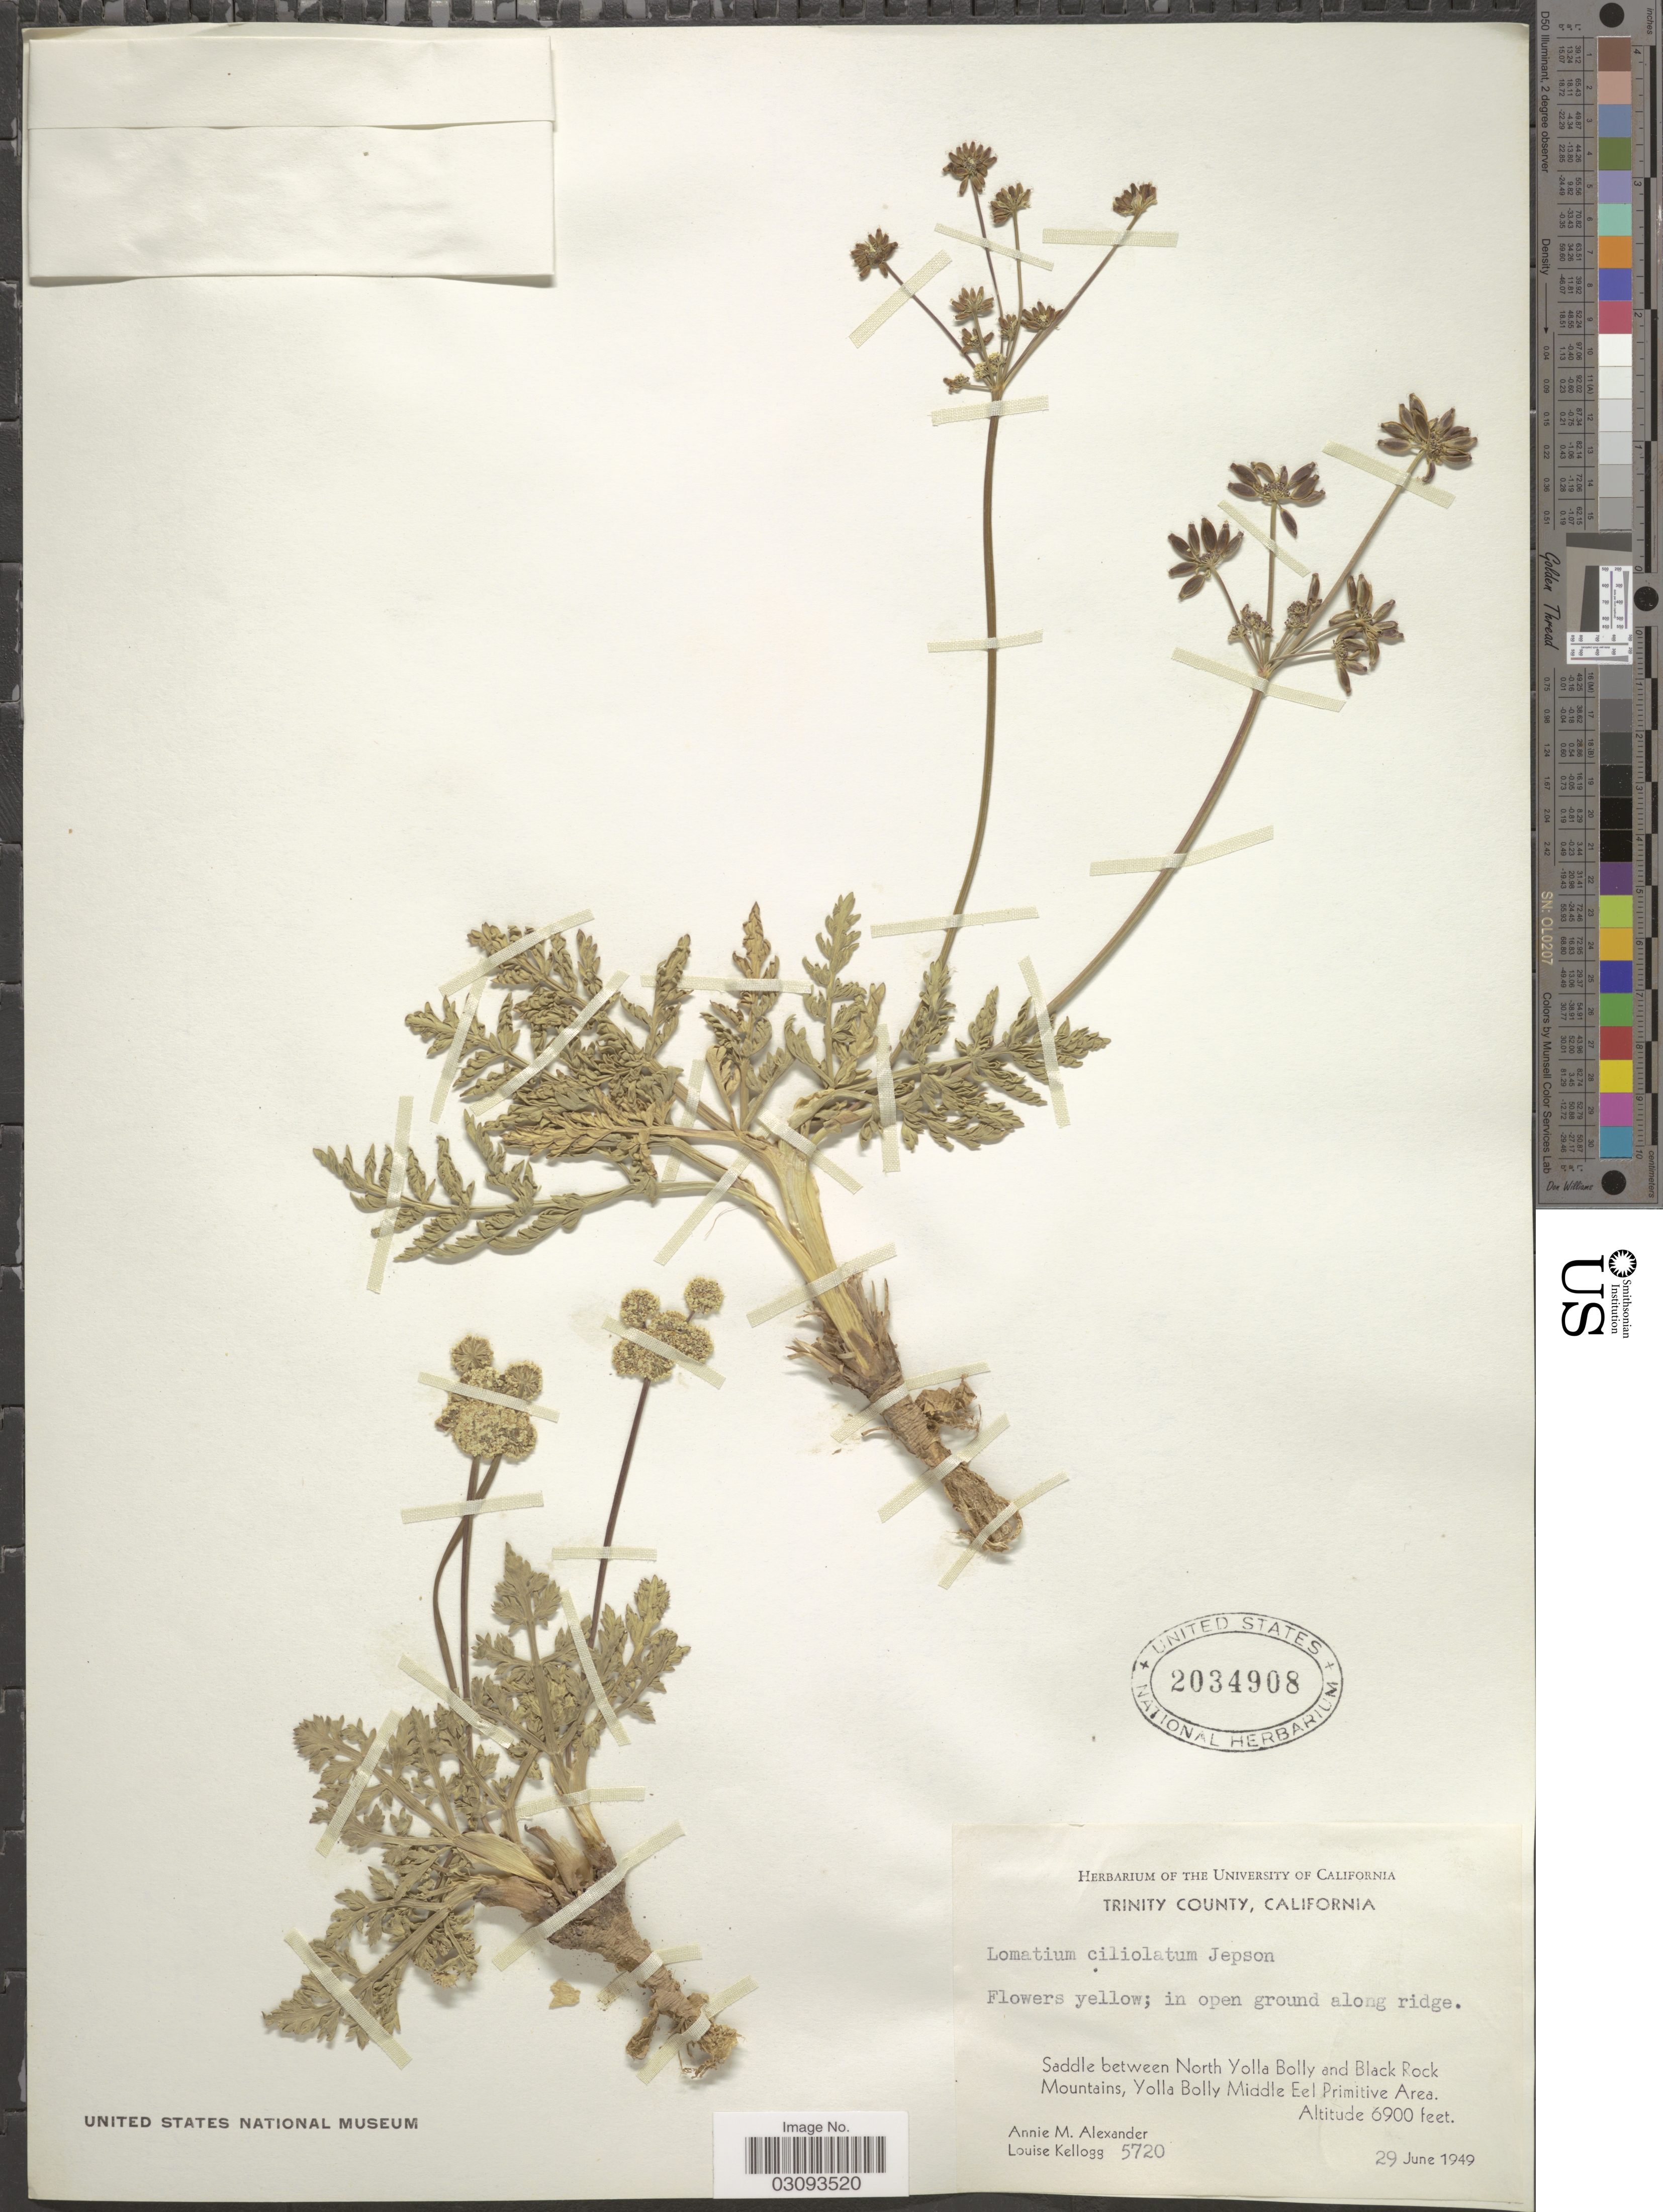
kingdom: Plantae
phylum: Tracheophyta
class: Magnoliopsida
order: Apiales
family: Apiaceae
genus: Lomatium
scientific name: Lomatium ciliolatum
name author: Jeps.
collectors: A. M. Alexander & L. Kellogg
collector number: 5720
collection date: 1949-06-29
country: United States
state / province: California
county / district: Trinity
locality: Trinity County. Saddle between North Yolla Bolly and Black Rock Mountains, Yolla Bolly Middle Eel Primitive Area.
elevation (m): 2103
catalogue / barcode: US 2034908